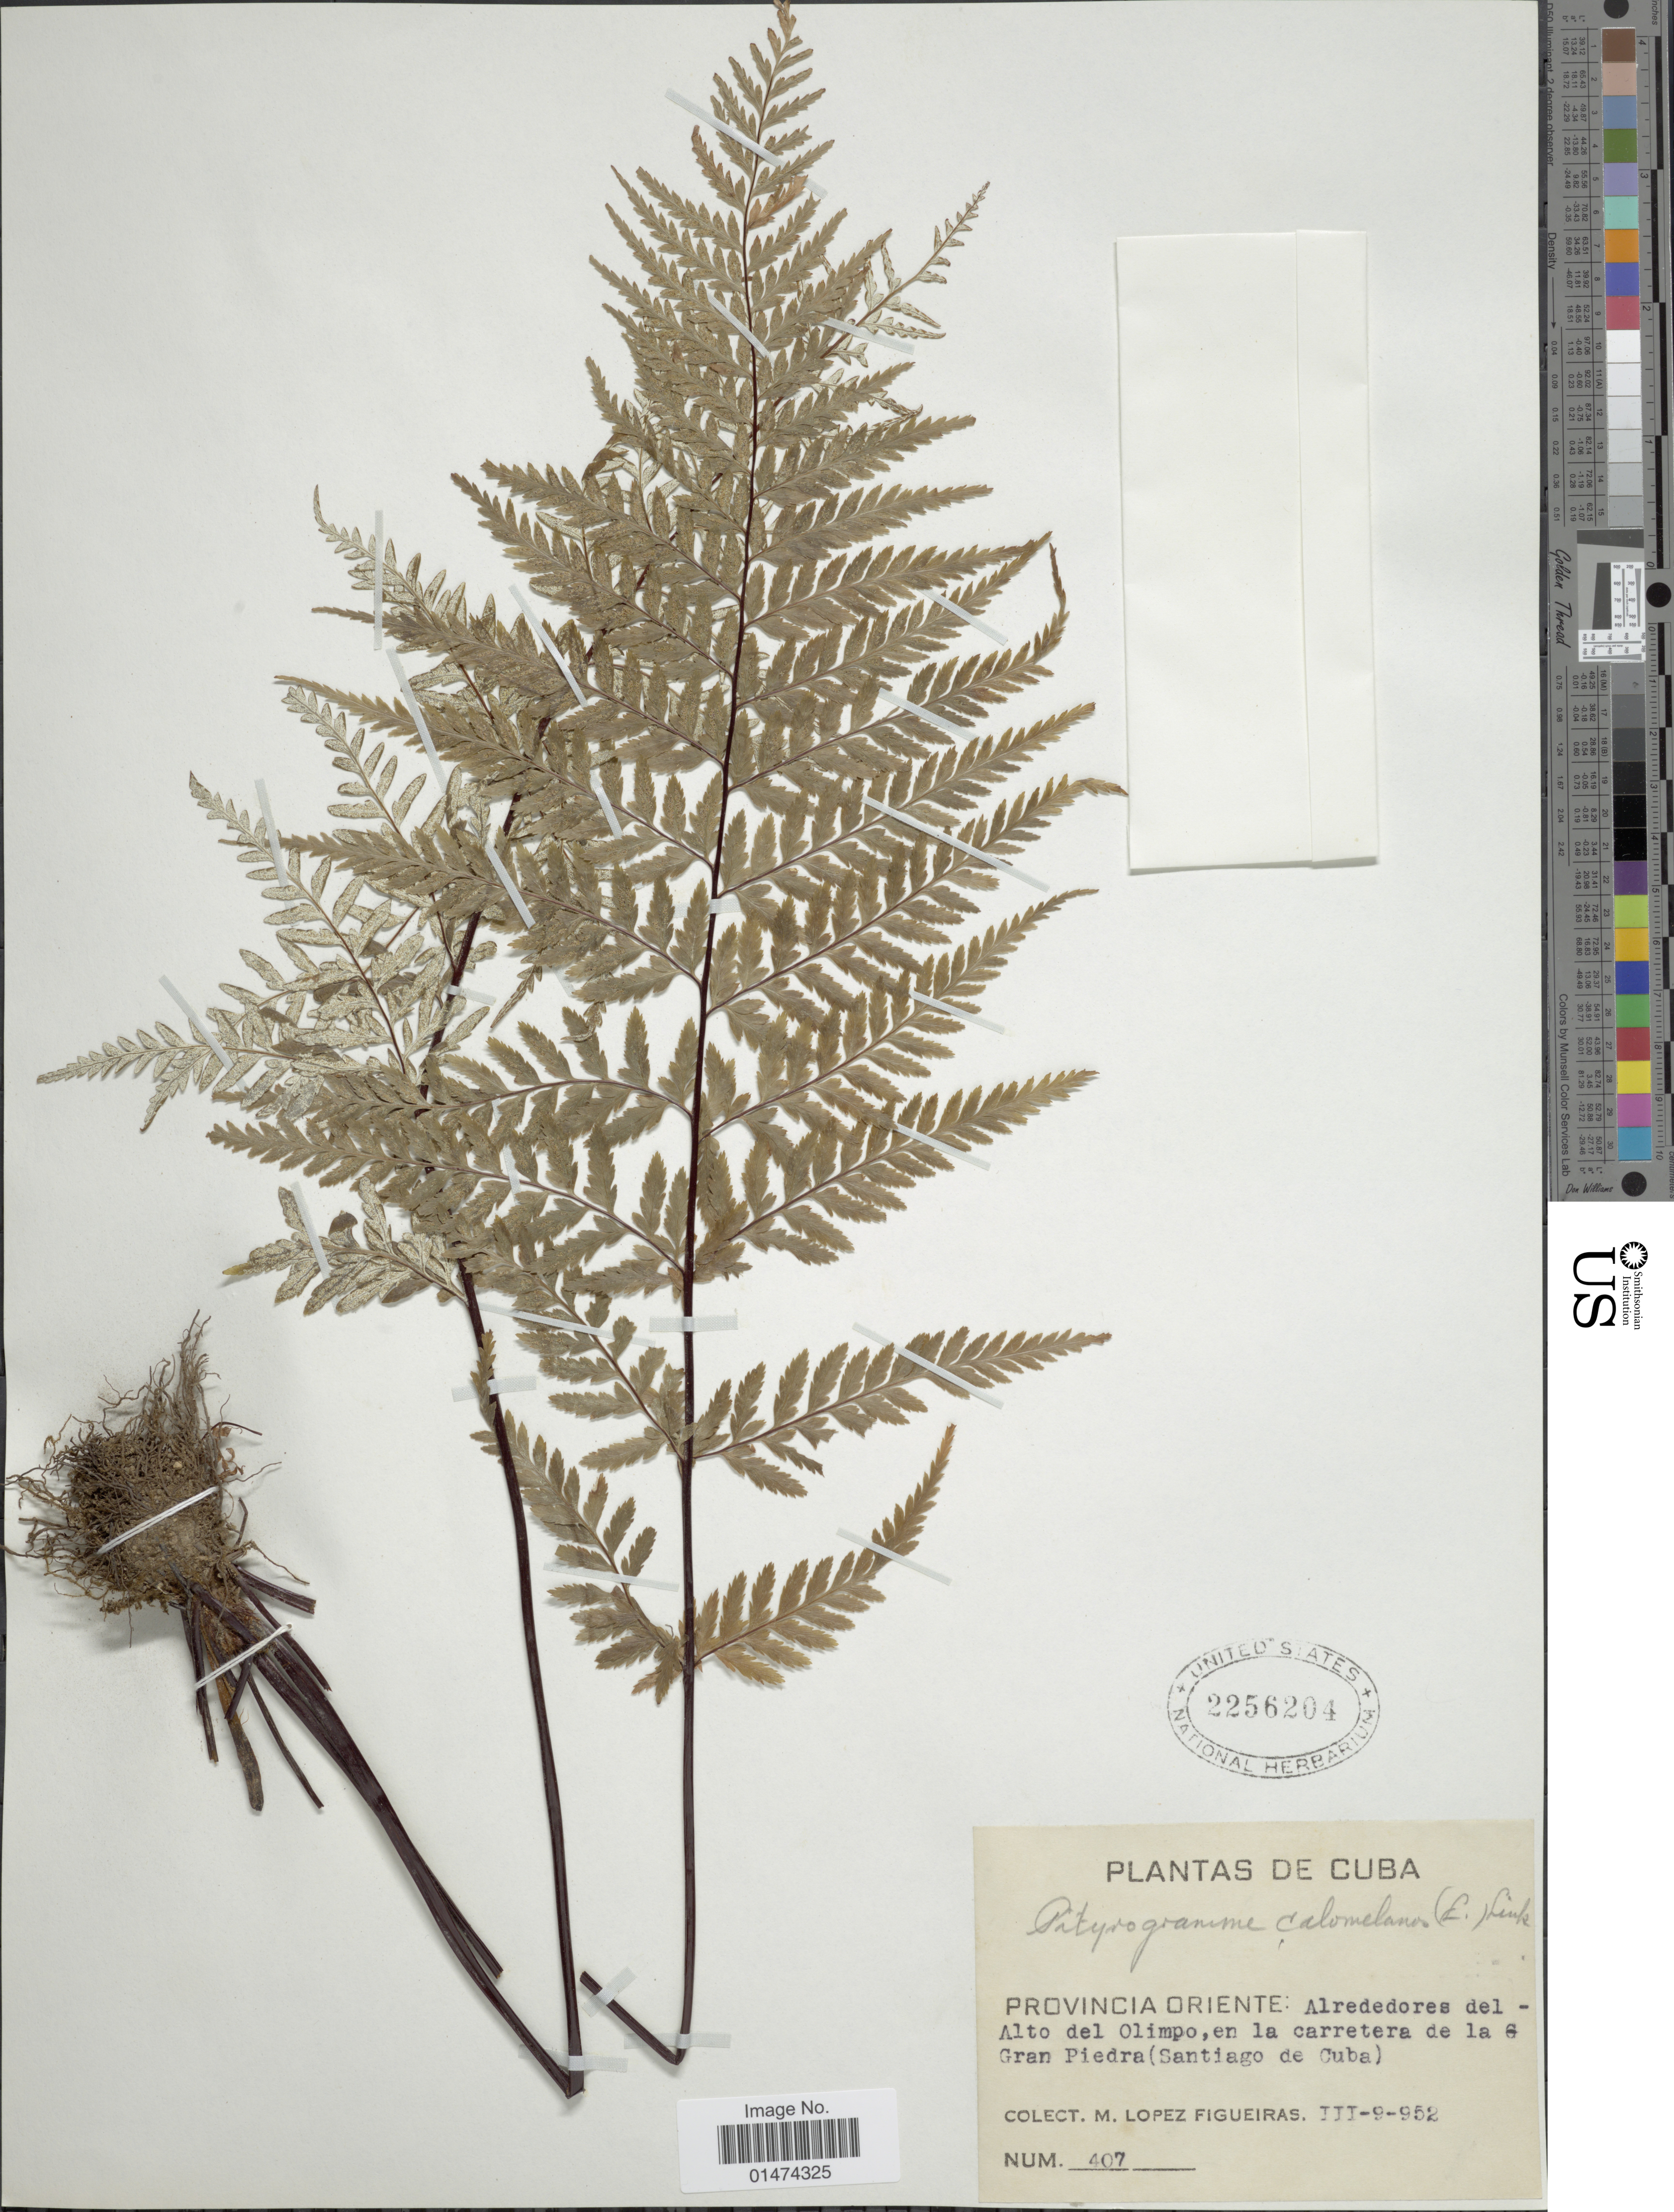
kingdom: Plantae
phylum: Tracheophyta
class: Polypodiopsida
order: Polypodiales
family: Pteridaceae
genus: Pityrogramma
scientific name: Pityrogramma calomelanos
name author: (L.) Link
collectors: M. López Figueiras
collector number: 407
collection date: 1952-03-09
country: Cuba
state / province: Oriente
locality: Alrededores del Alto del Olimpo, en la carretera de la Gran Piedra (Santiago de Cuba)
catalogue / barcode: US 2256204